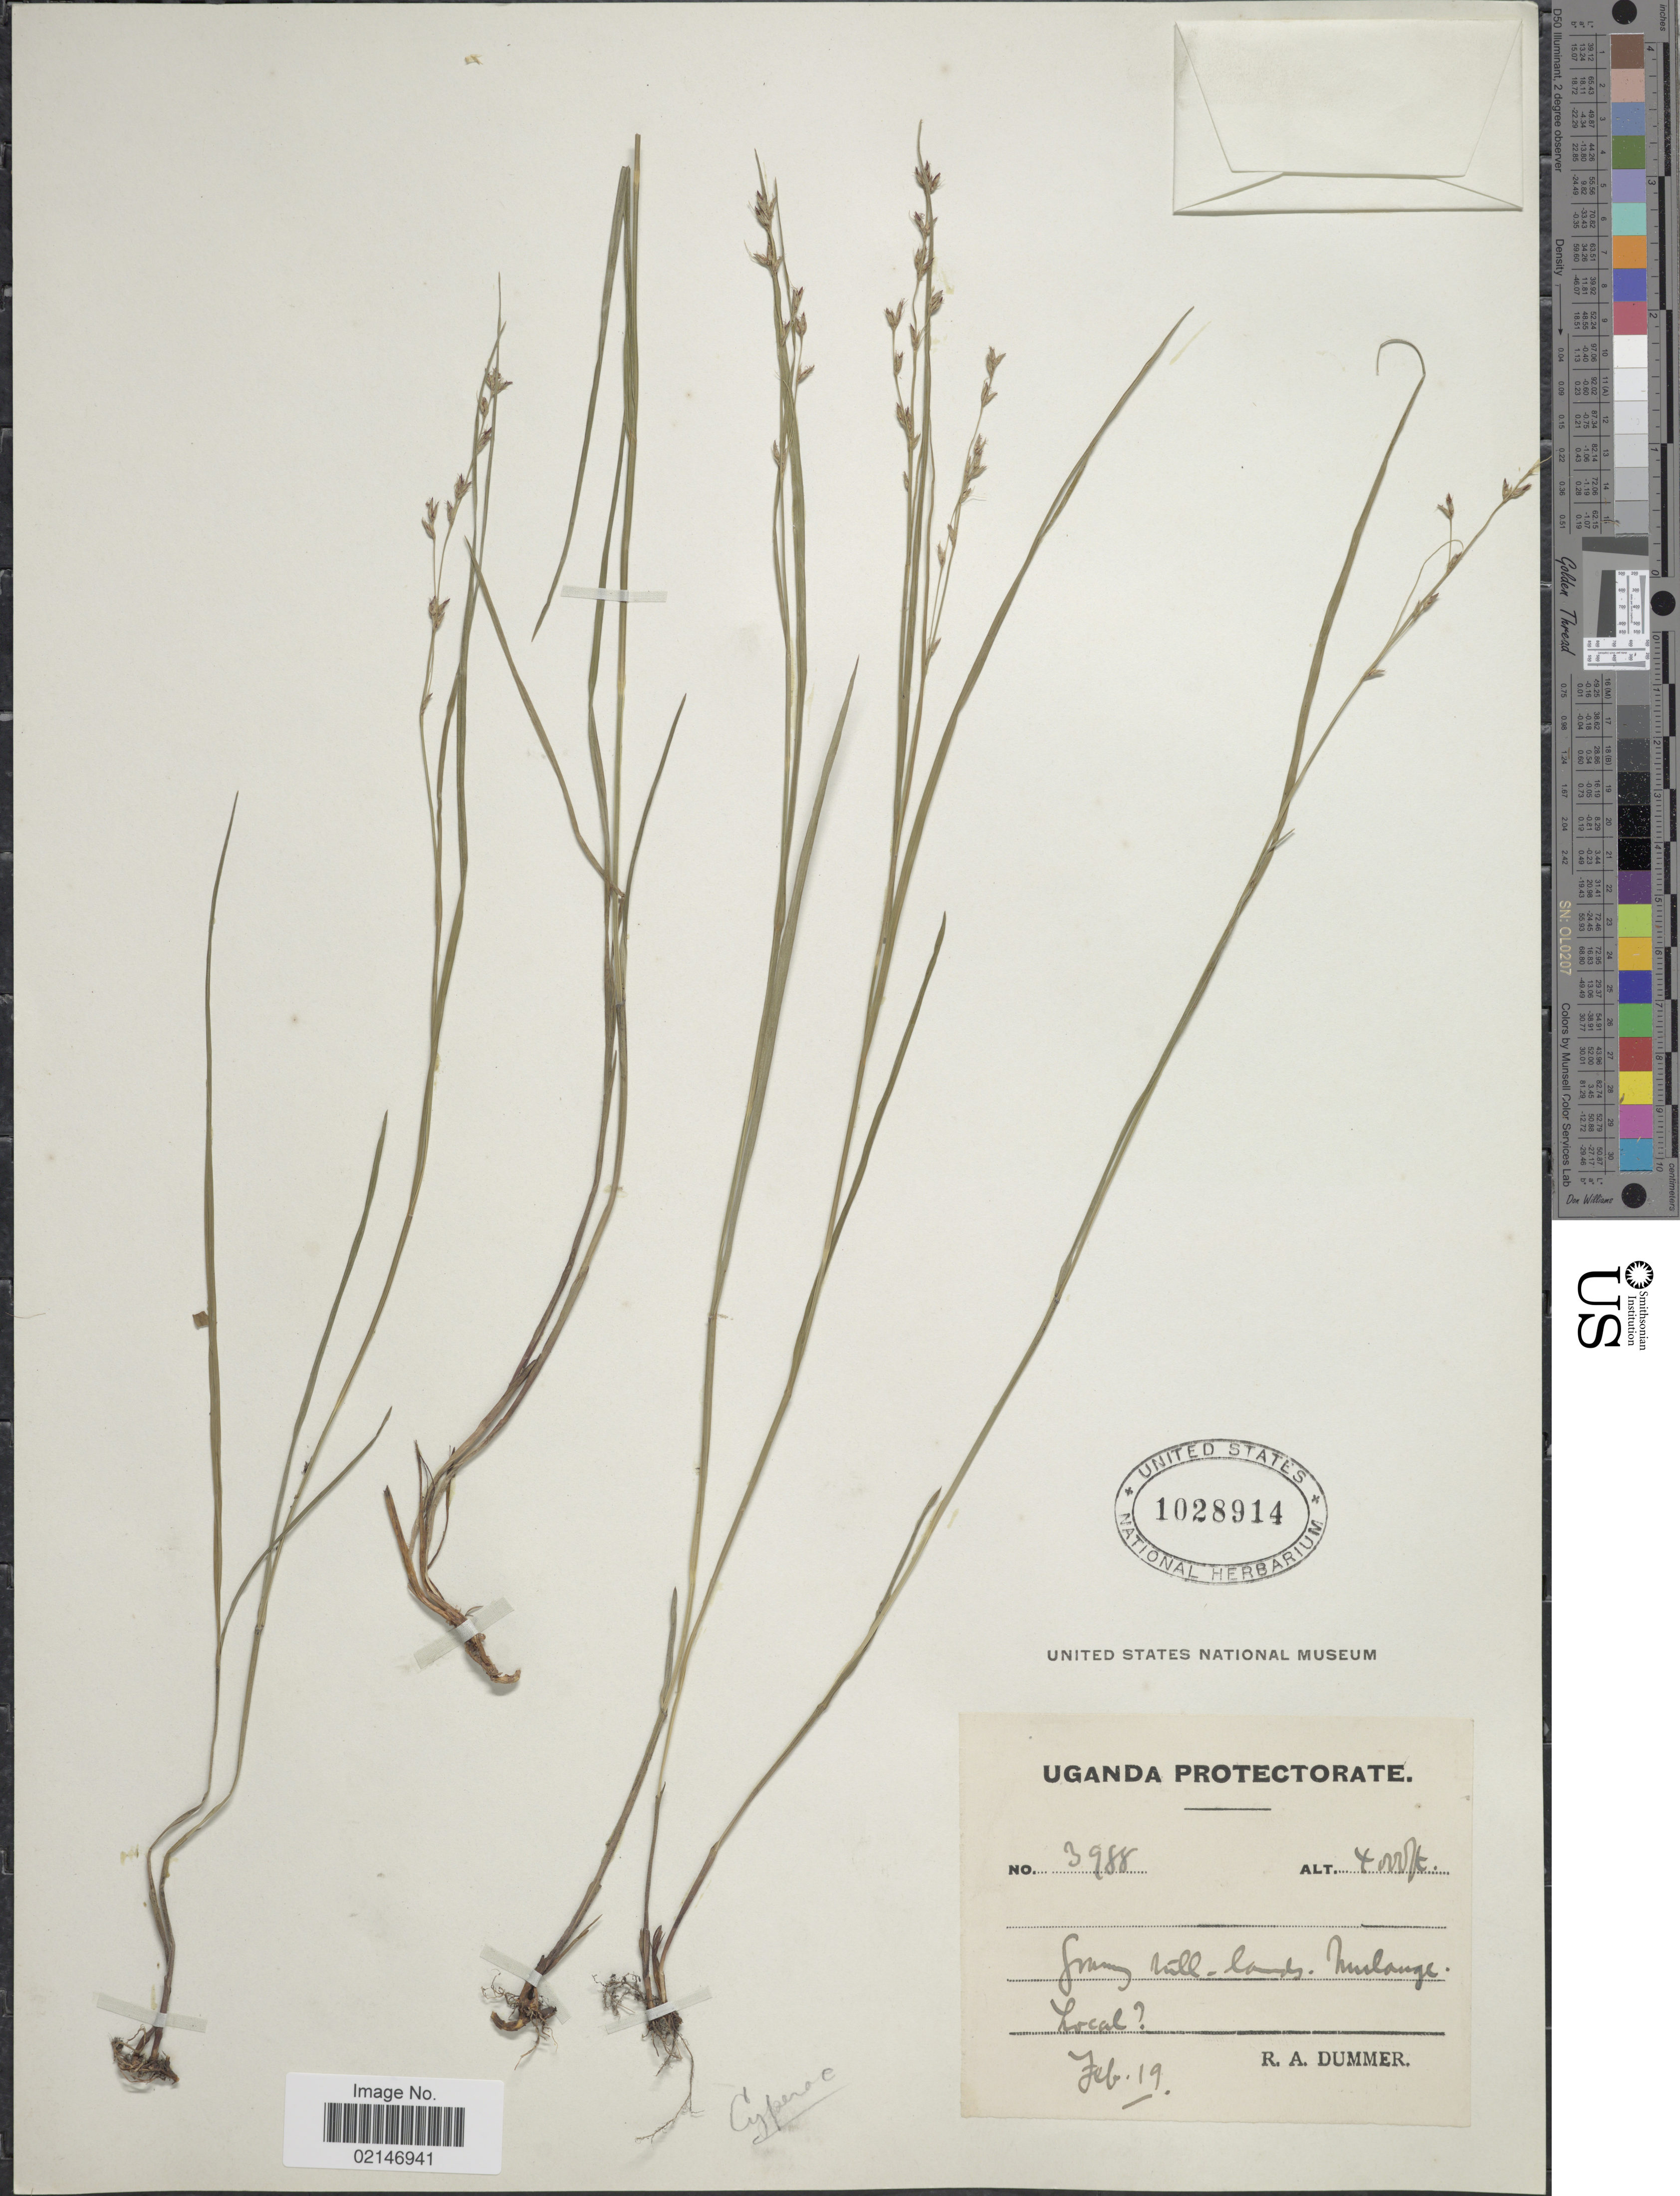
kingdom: Plantae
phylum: Tracheophyta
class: Liliopsida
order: Poales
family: Cyperaceae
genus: Scleria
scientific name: Scleria woodii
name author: C.B. Clarke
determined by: Strong, Mark T., (BOT), Smithsonian Institution - National Museum of Natural History (UNITED STATES)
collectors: R. Dümmer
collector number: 3988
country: Uganda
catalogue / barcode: US 1028914